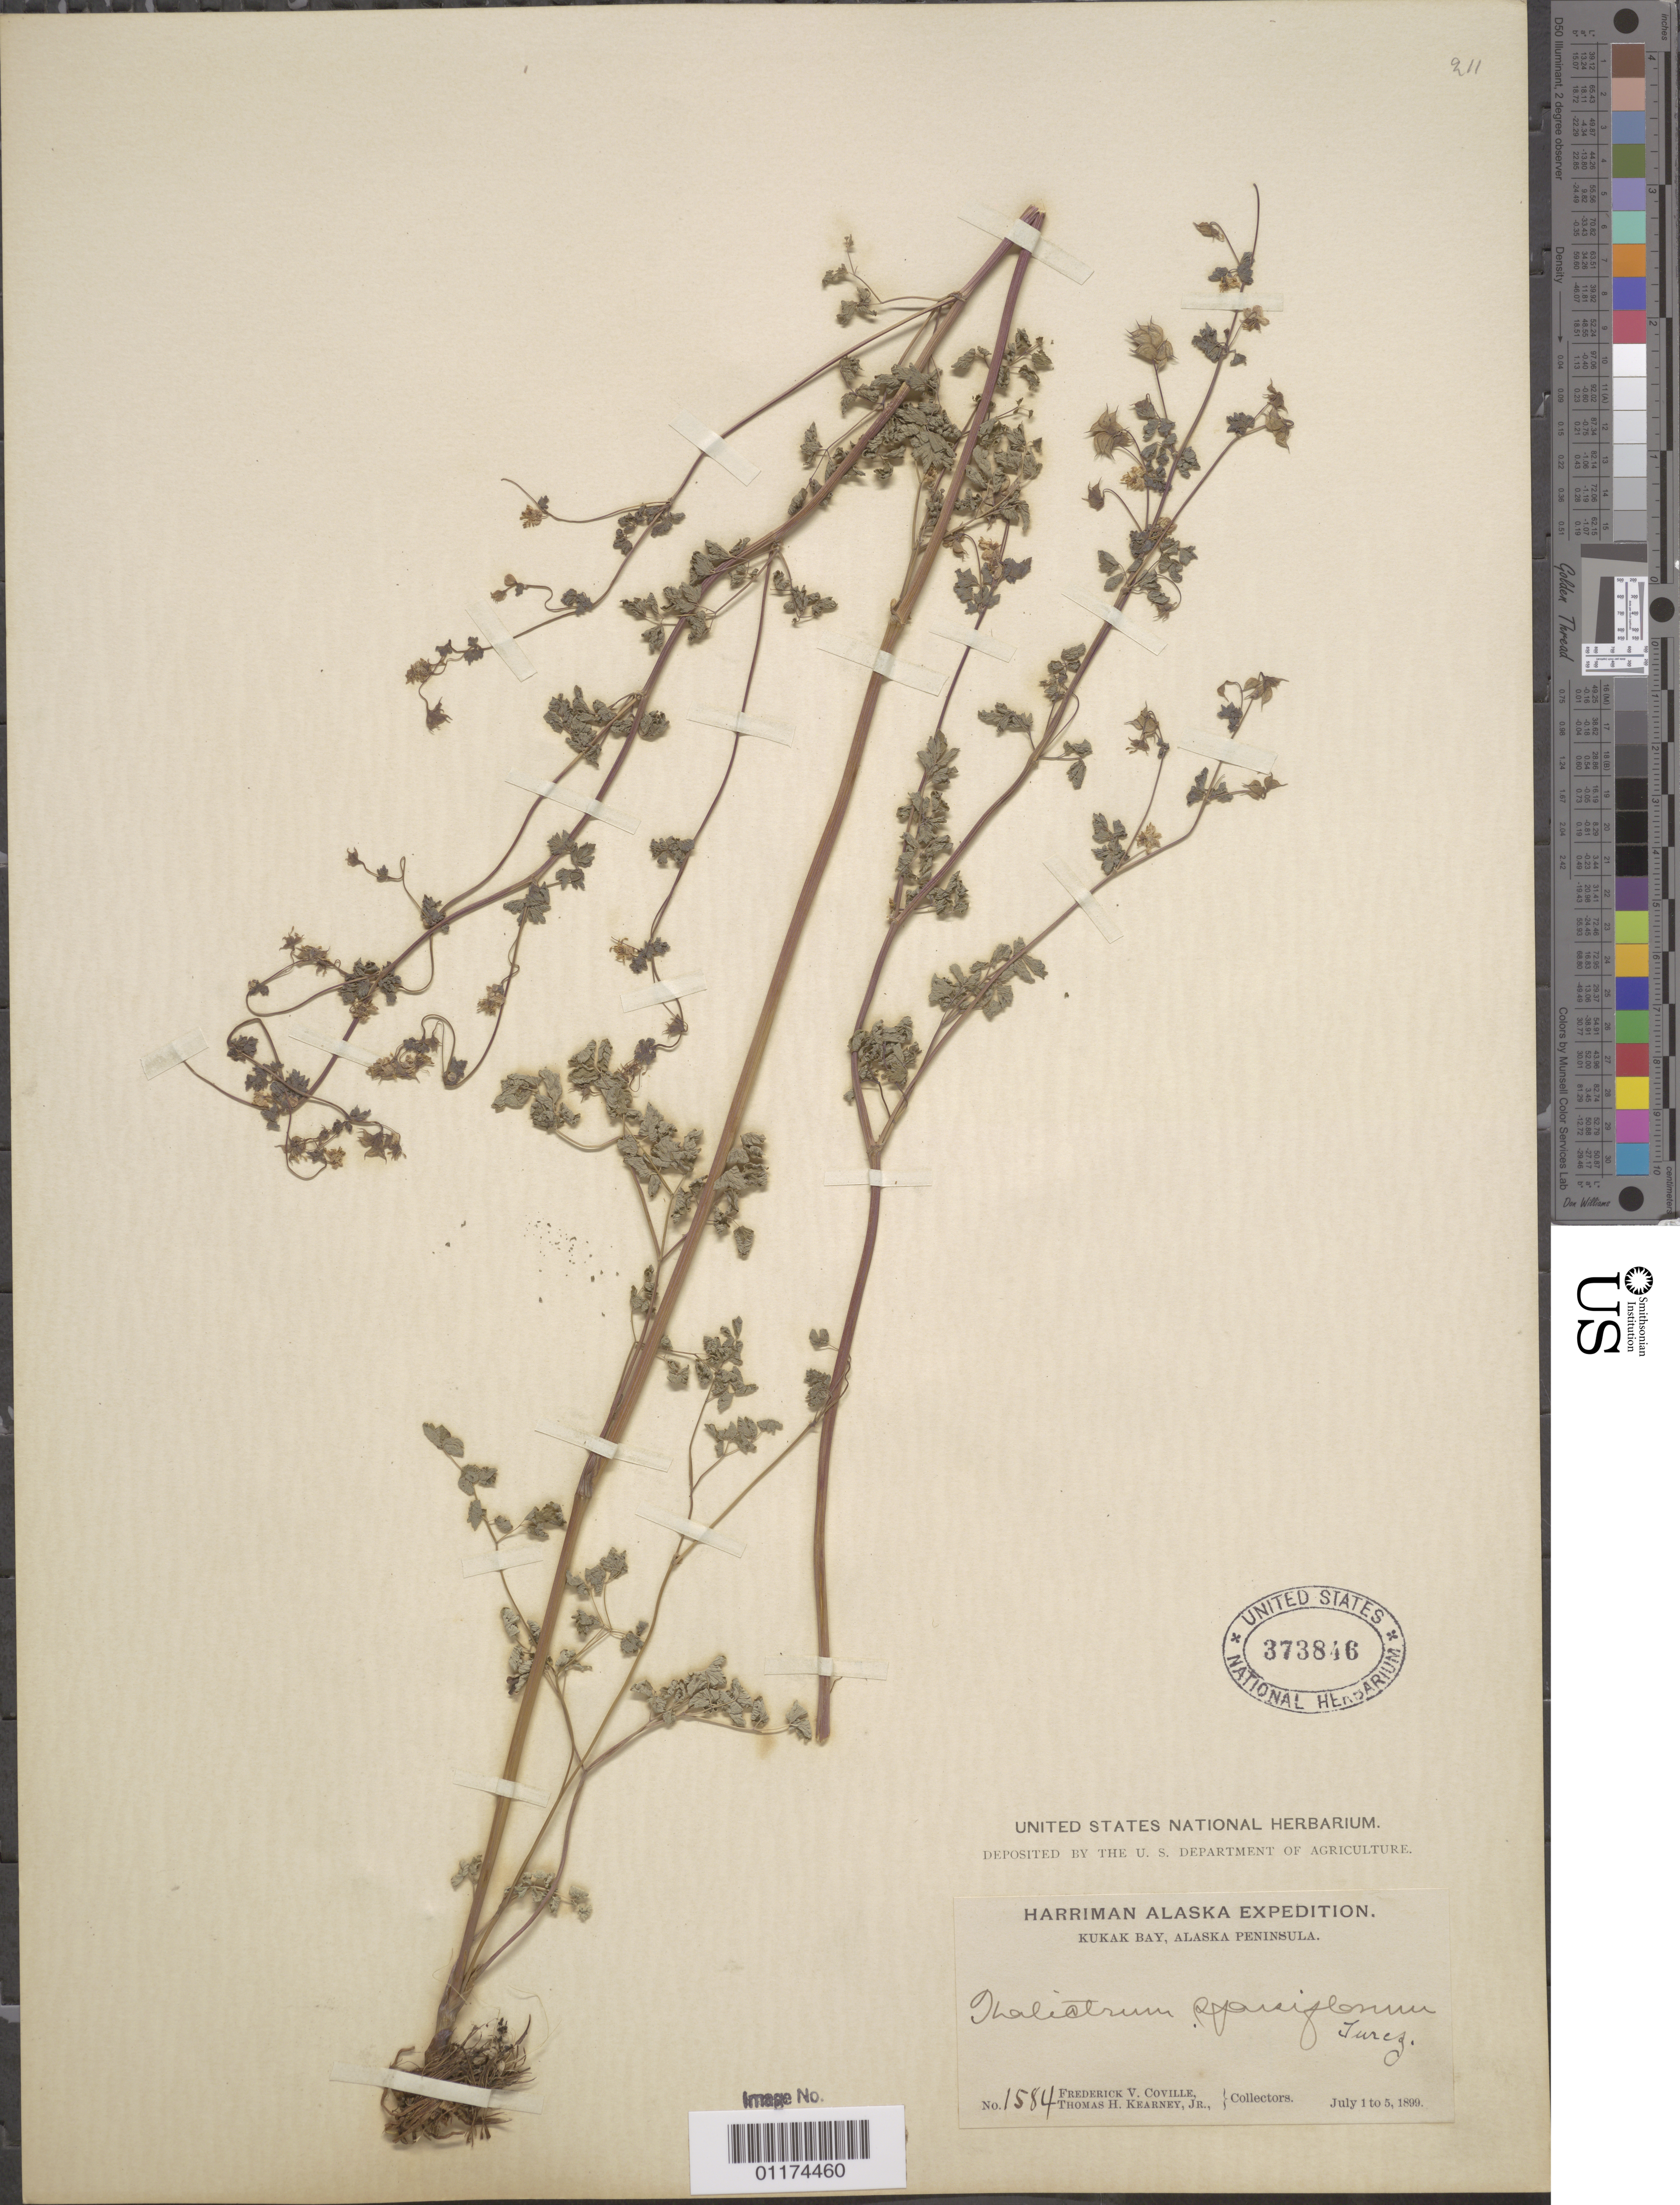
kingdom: Plantae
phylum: Tracheophyta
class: Magnoliopsida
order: Ranunculales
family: Ranunculaceae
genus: Thalictrum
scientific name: Thalictrum sparsiflorum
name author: Turcz. ex Fisch. & C.A. Mey.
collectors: F. V. Coville & T. H. Kearney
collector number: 1584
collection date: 1899-07-01/1899-07-05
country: United States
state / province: Alaska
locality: Kukak Bay, Alaska Peninsula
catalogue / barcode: US 373846